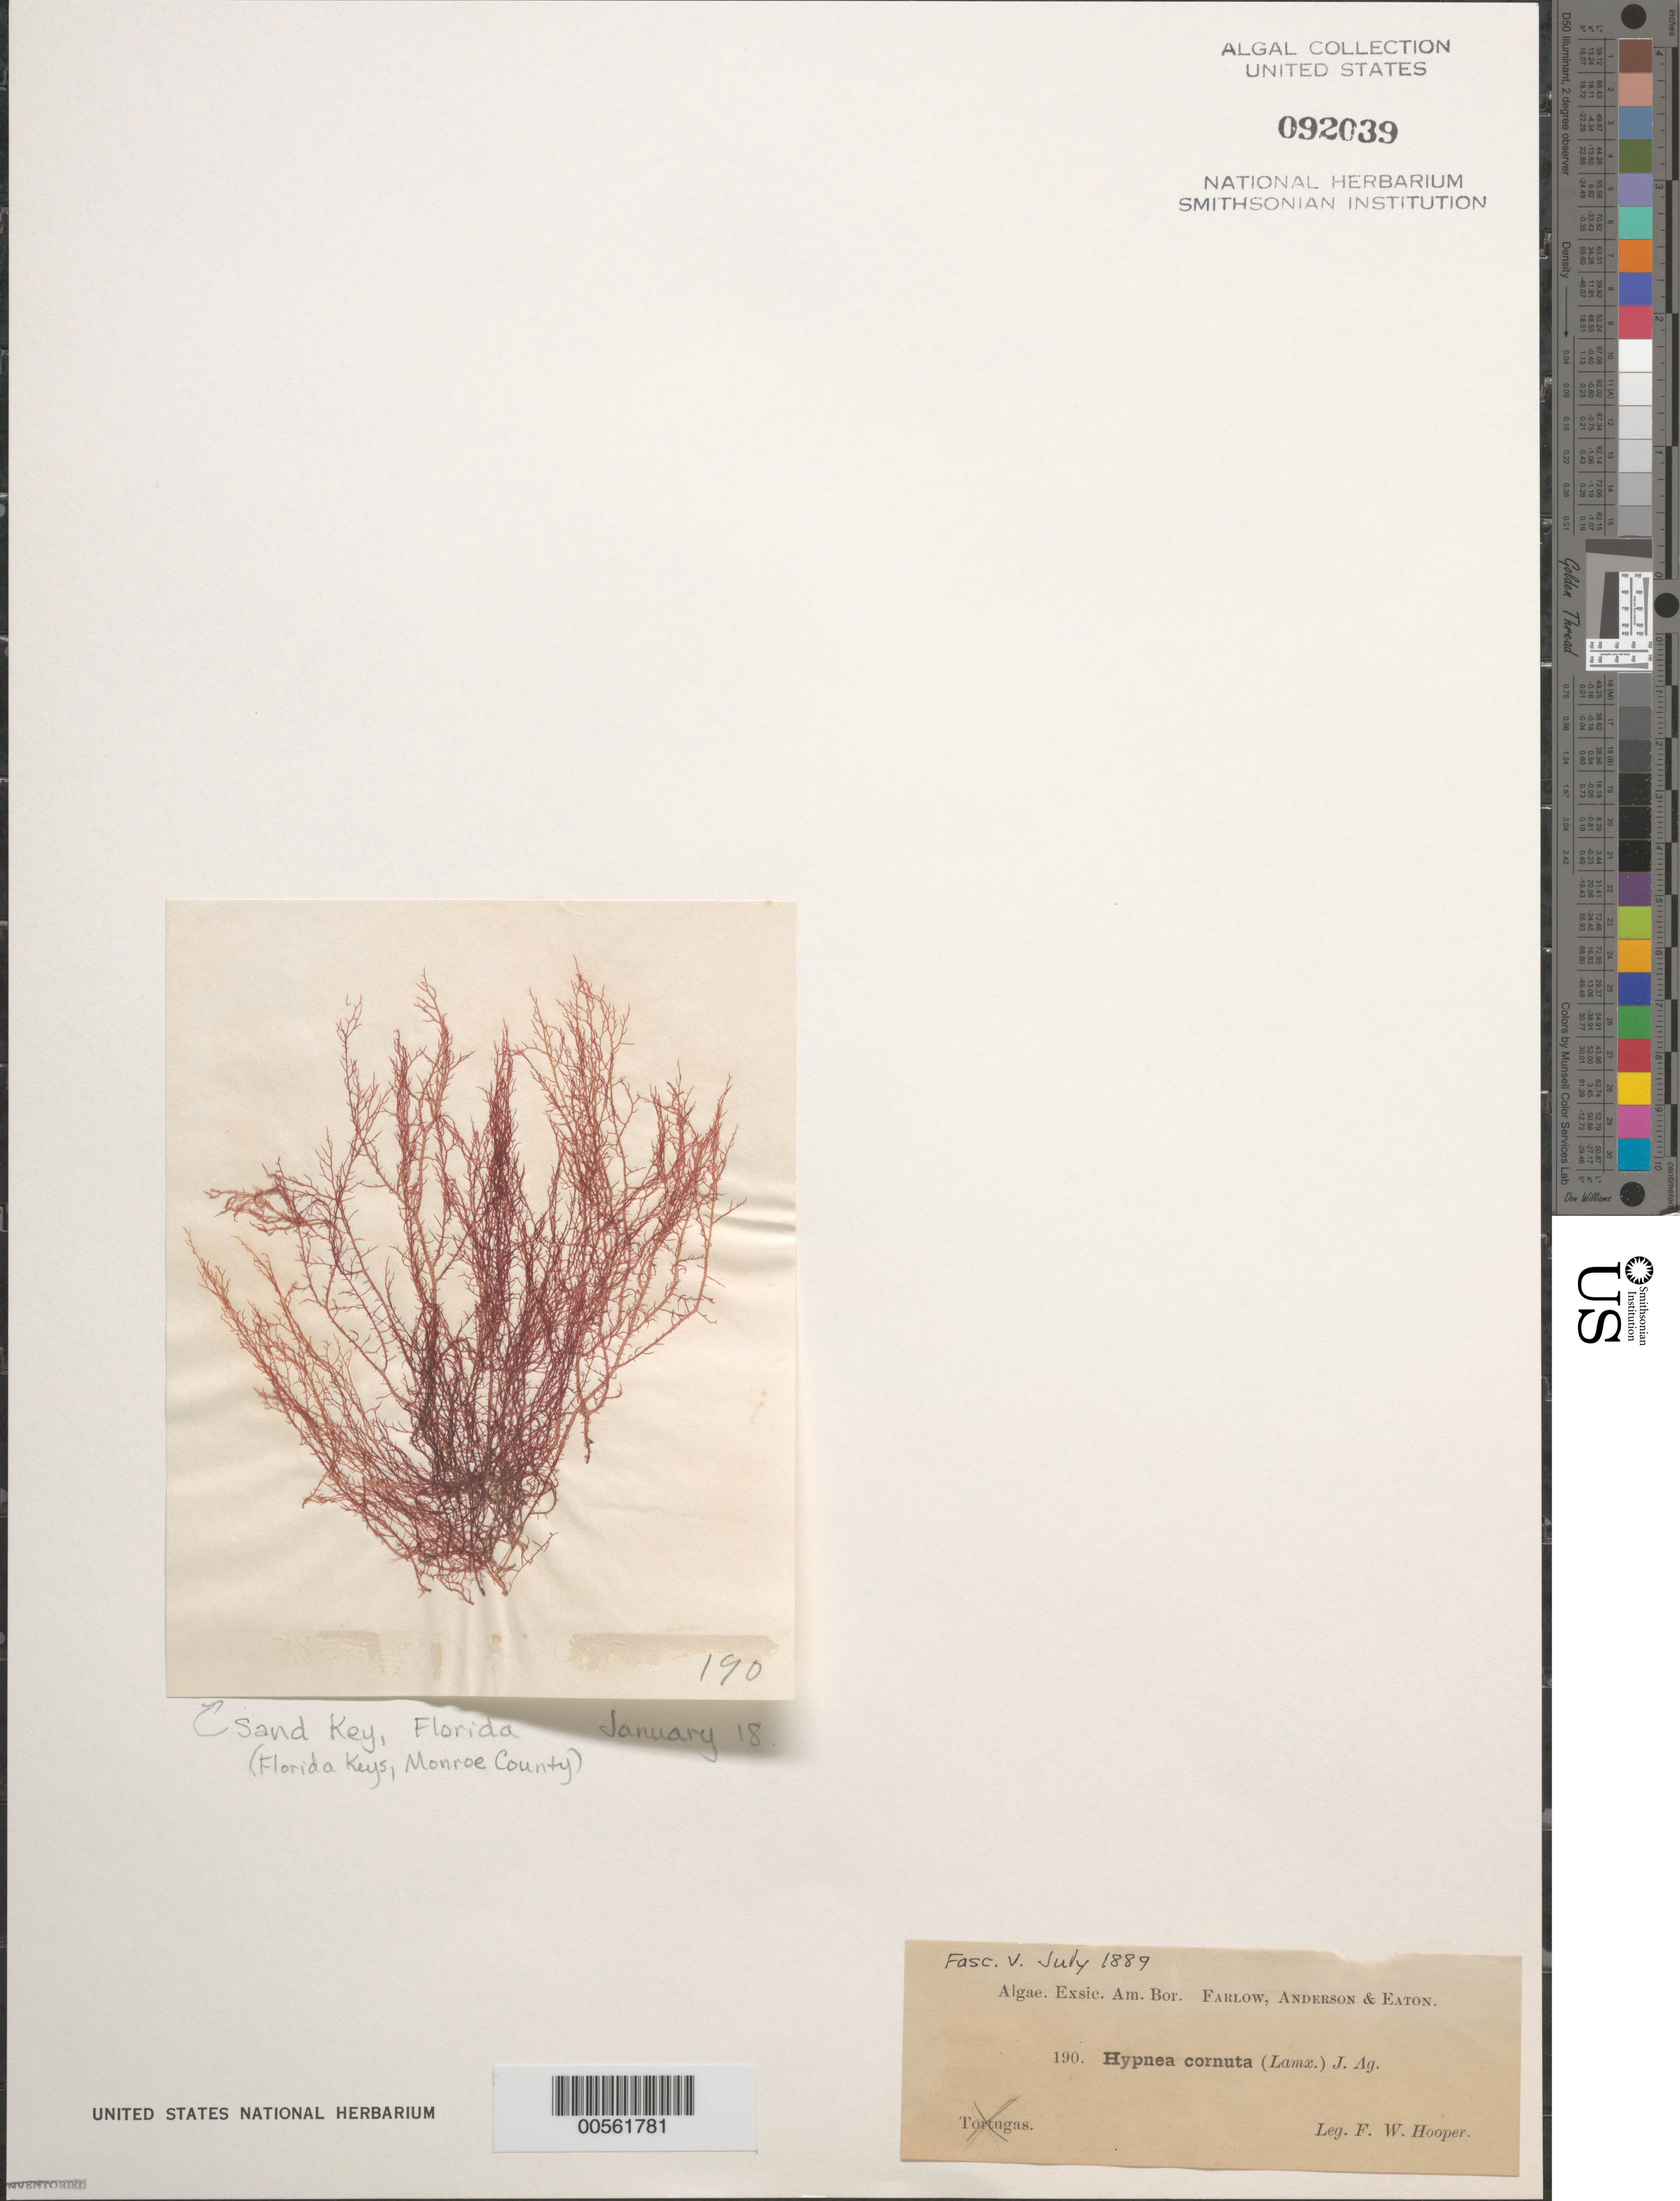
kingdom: Plantae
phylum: Rhodophyta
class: Florideophyceae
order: Gigartinales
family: Cystocloniaceae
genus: Hypnea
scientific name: Hypnea cornuta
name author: (Kütz.) J. Agardh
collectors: F. Hooper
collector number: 190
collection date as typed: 18 Jan 18--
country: United States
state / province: Florida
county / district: Monroe County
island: Sand Key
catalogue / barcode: US 92039